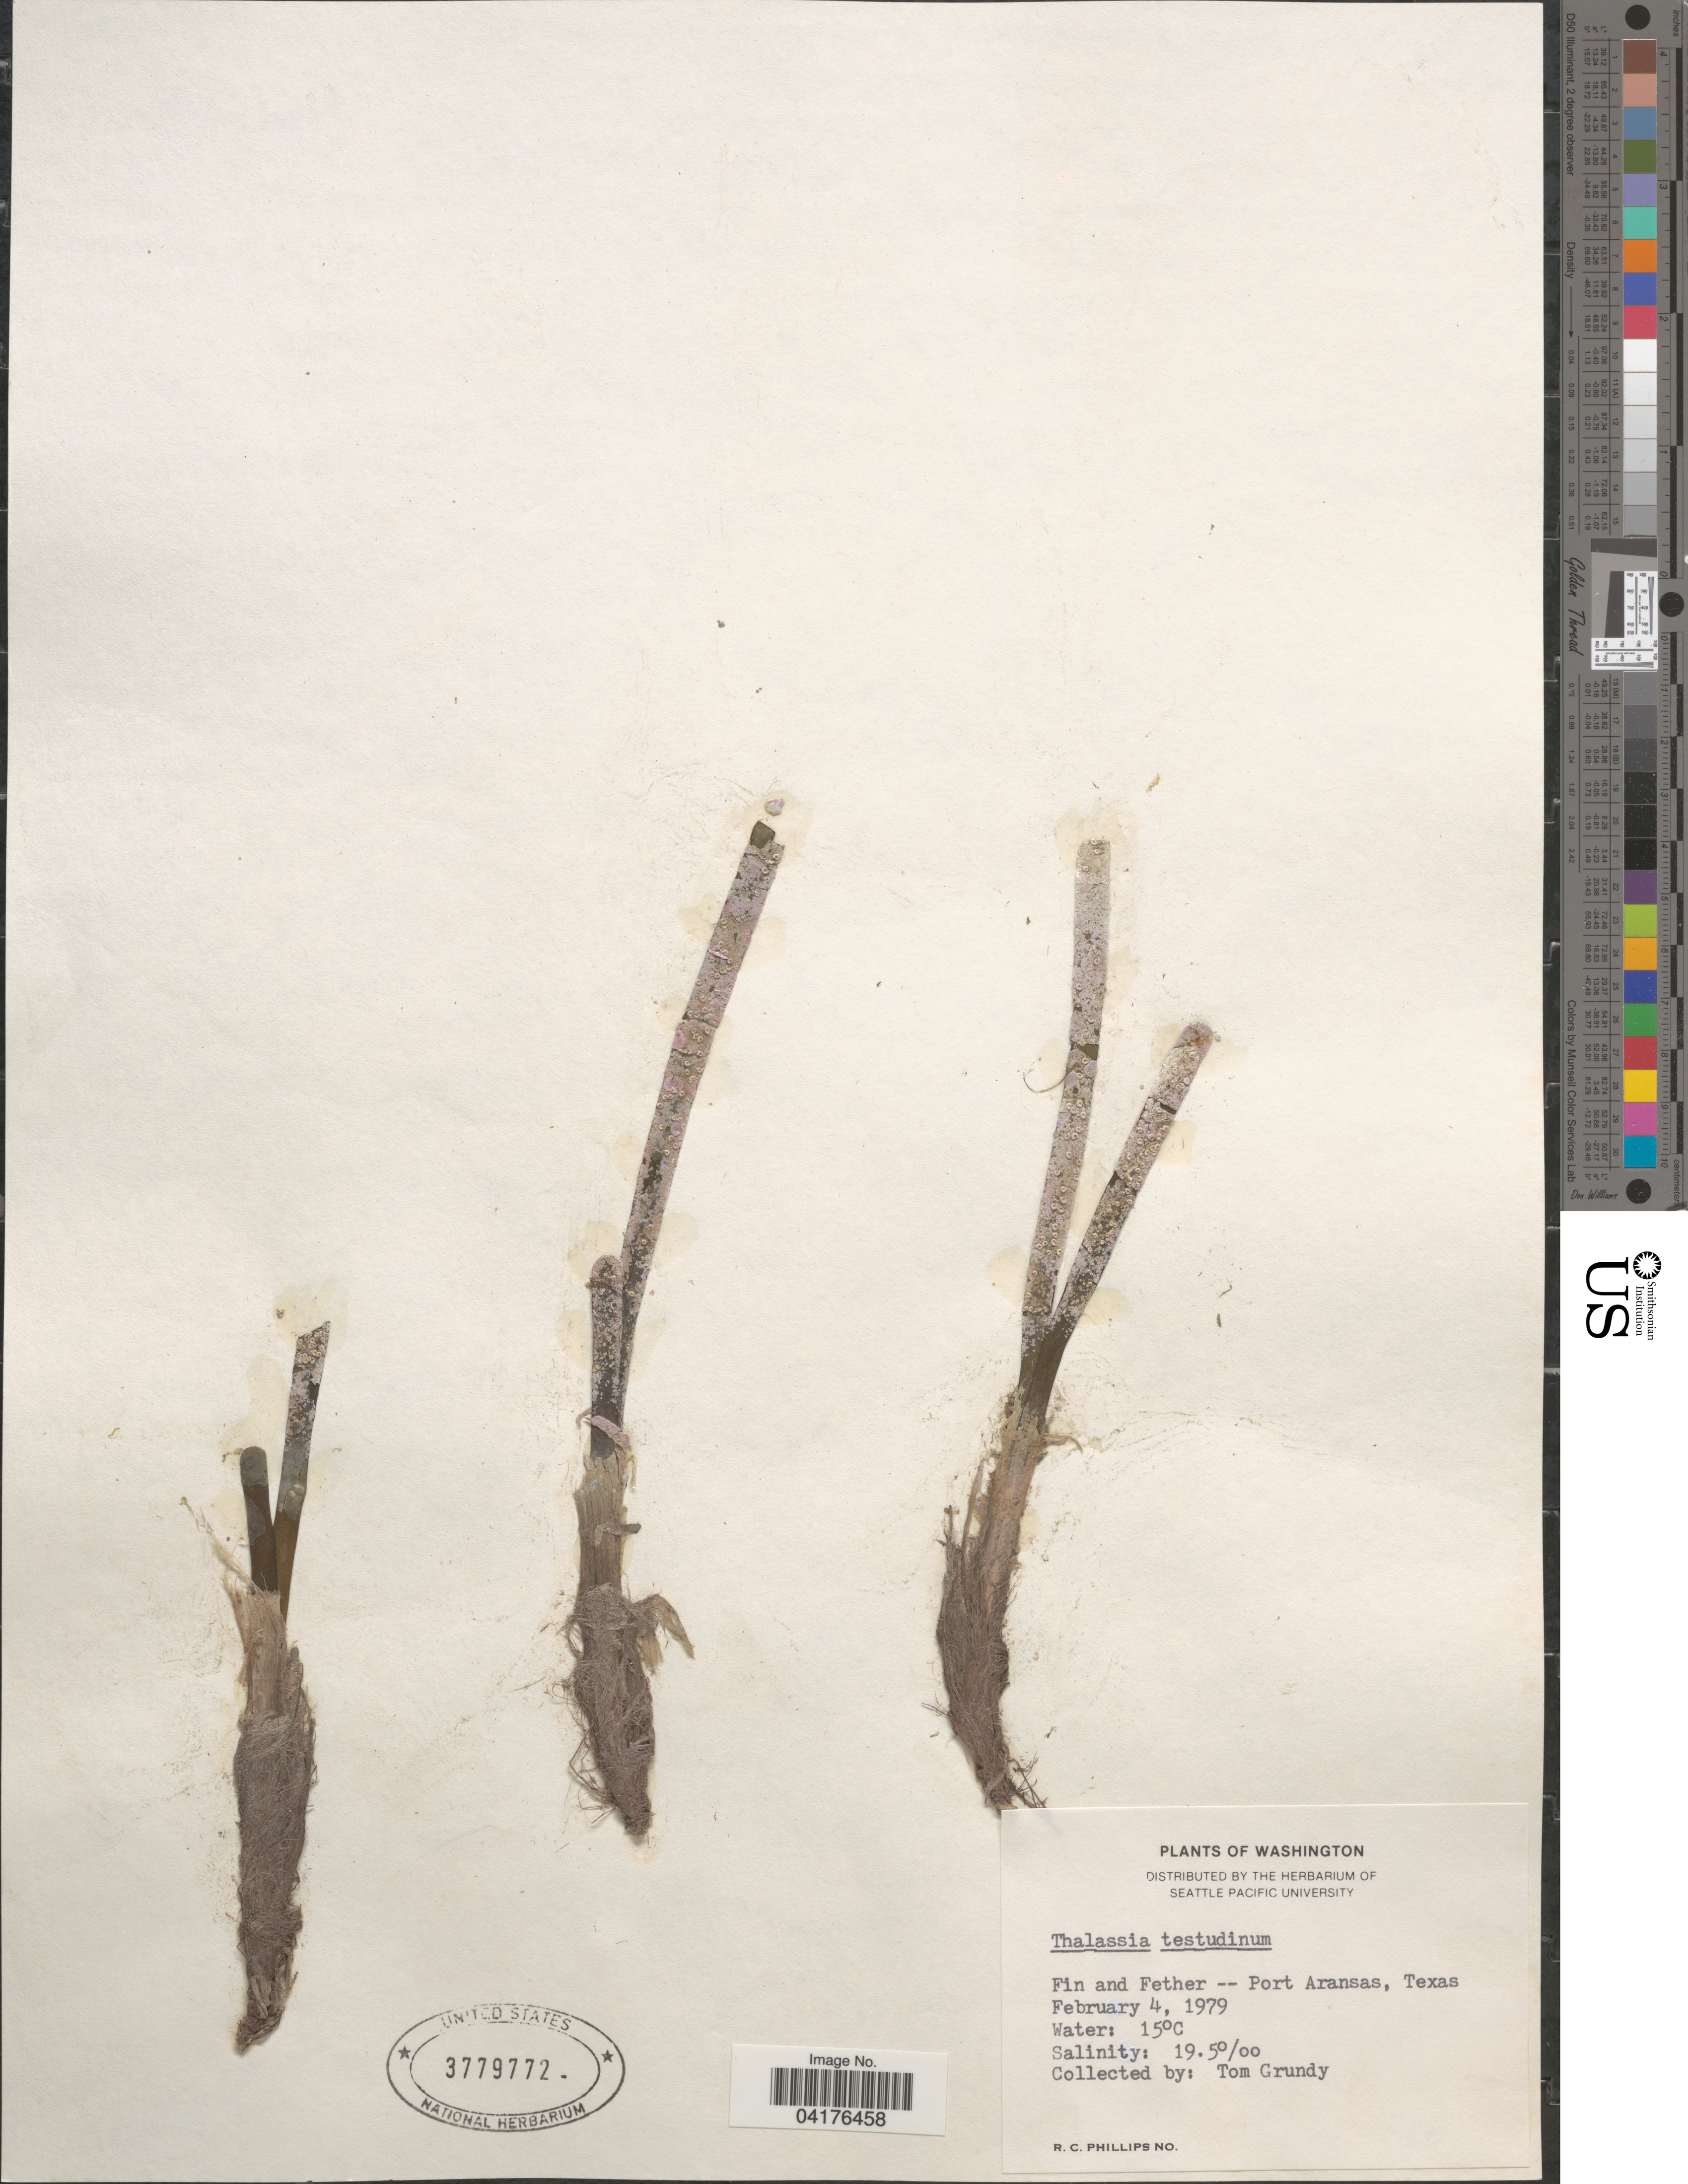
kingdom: Plantae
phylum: Tracheophyta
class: Liliopsida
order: Alismatales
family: Hydrocharitaceae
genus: Thalassia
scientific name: Thalassia testudinum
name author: Banks & Sol. ex K.D. Koenig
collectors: T. Grundy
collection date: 1979-02-04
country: United States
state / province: Texas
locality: Fin and Fether -- Port Aransas.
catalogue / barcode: US 3779772